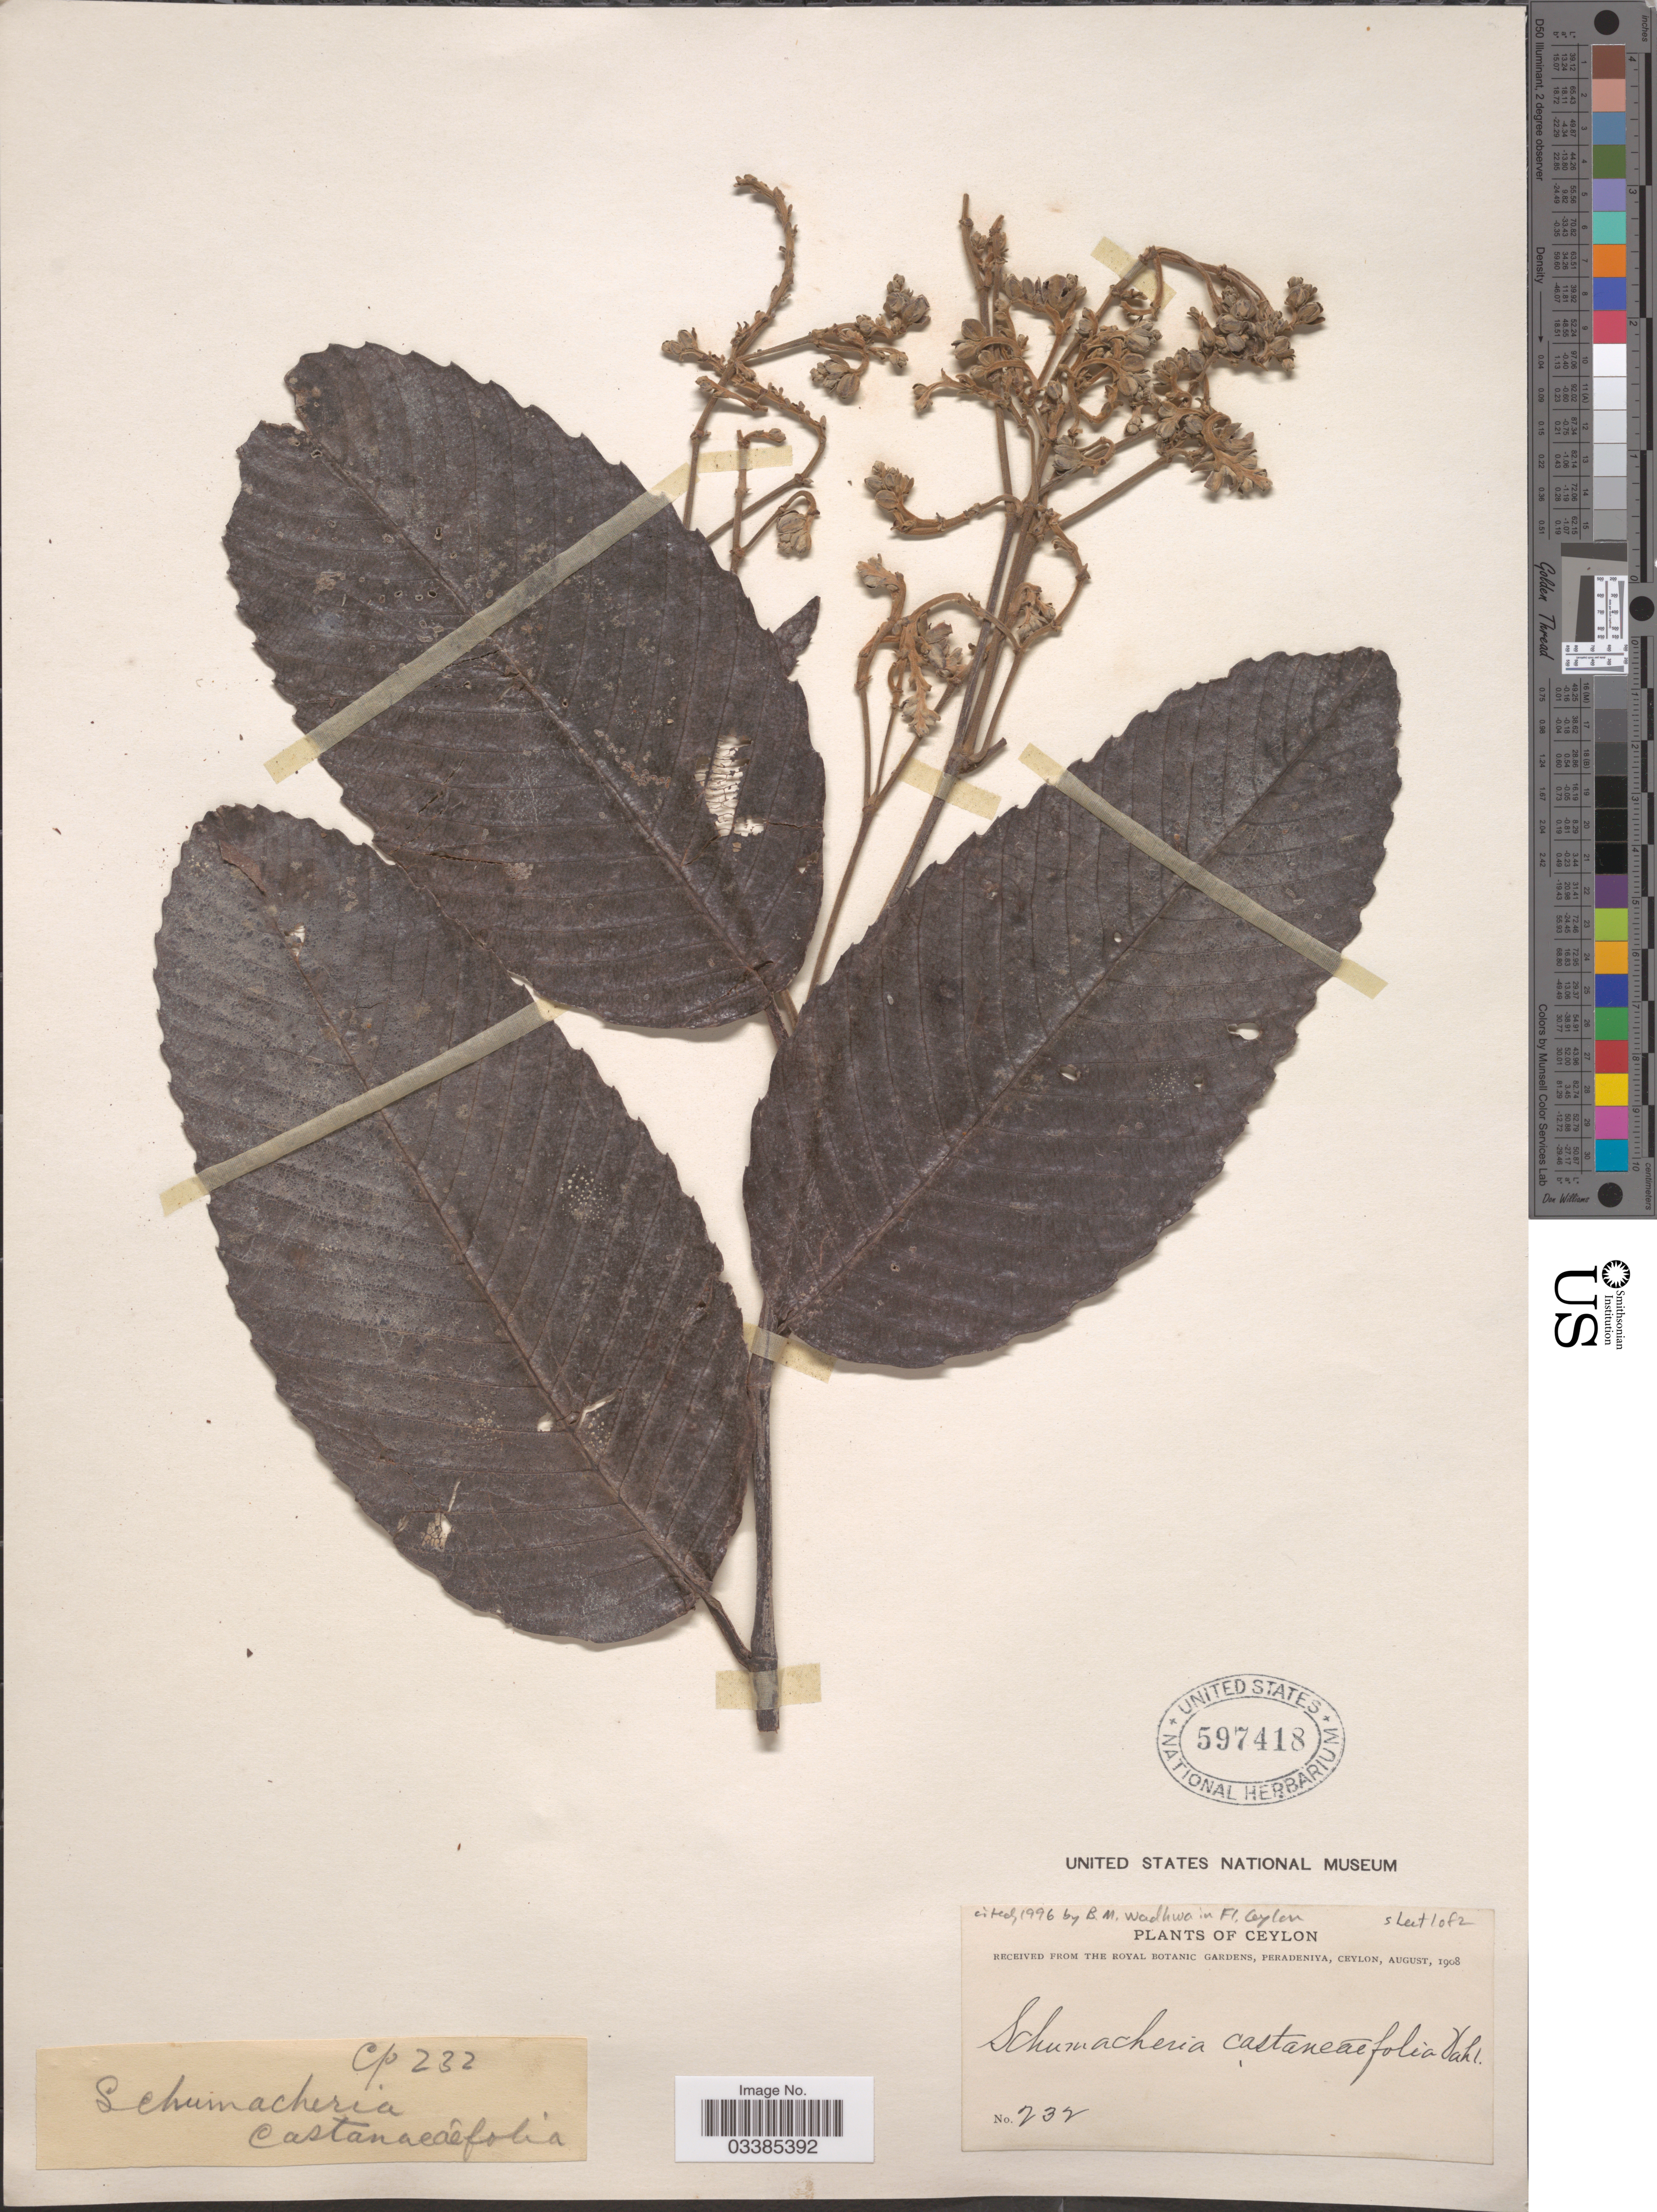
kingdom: Plantae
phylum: Tracheophyta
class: Magnoliopsida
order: Dilleniales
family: Dilleniaceae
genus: Schumacheria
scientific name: Schumacheria castaneifolia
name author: Vahl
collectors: ex herb. Royal Botanic Gardens, Peradeniya, Ceylon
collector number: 232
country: Sri Lanka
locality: Ceylon.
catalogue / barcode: US 597418